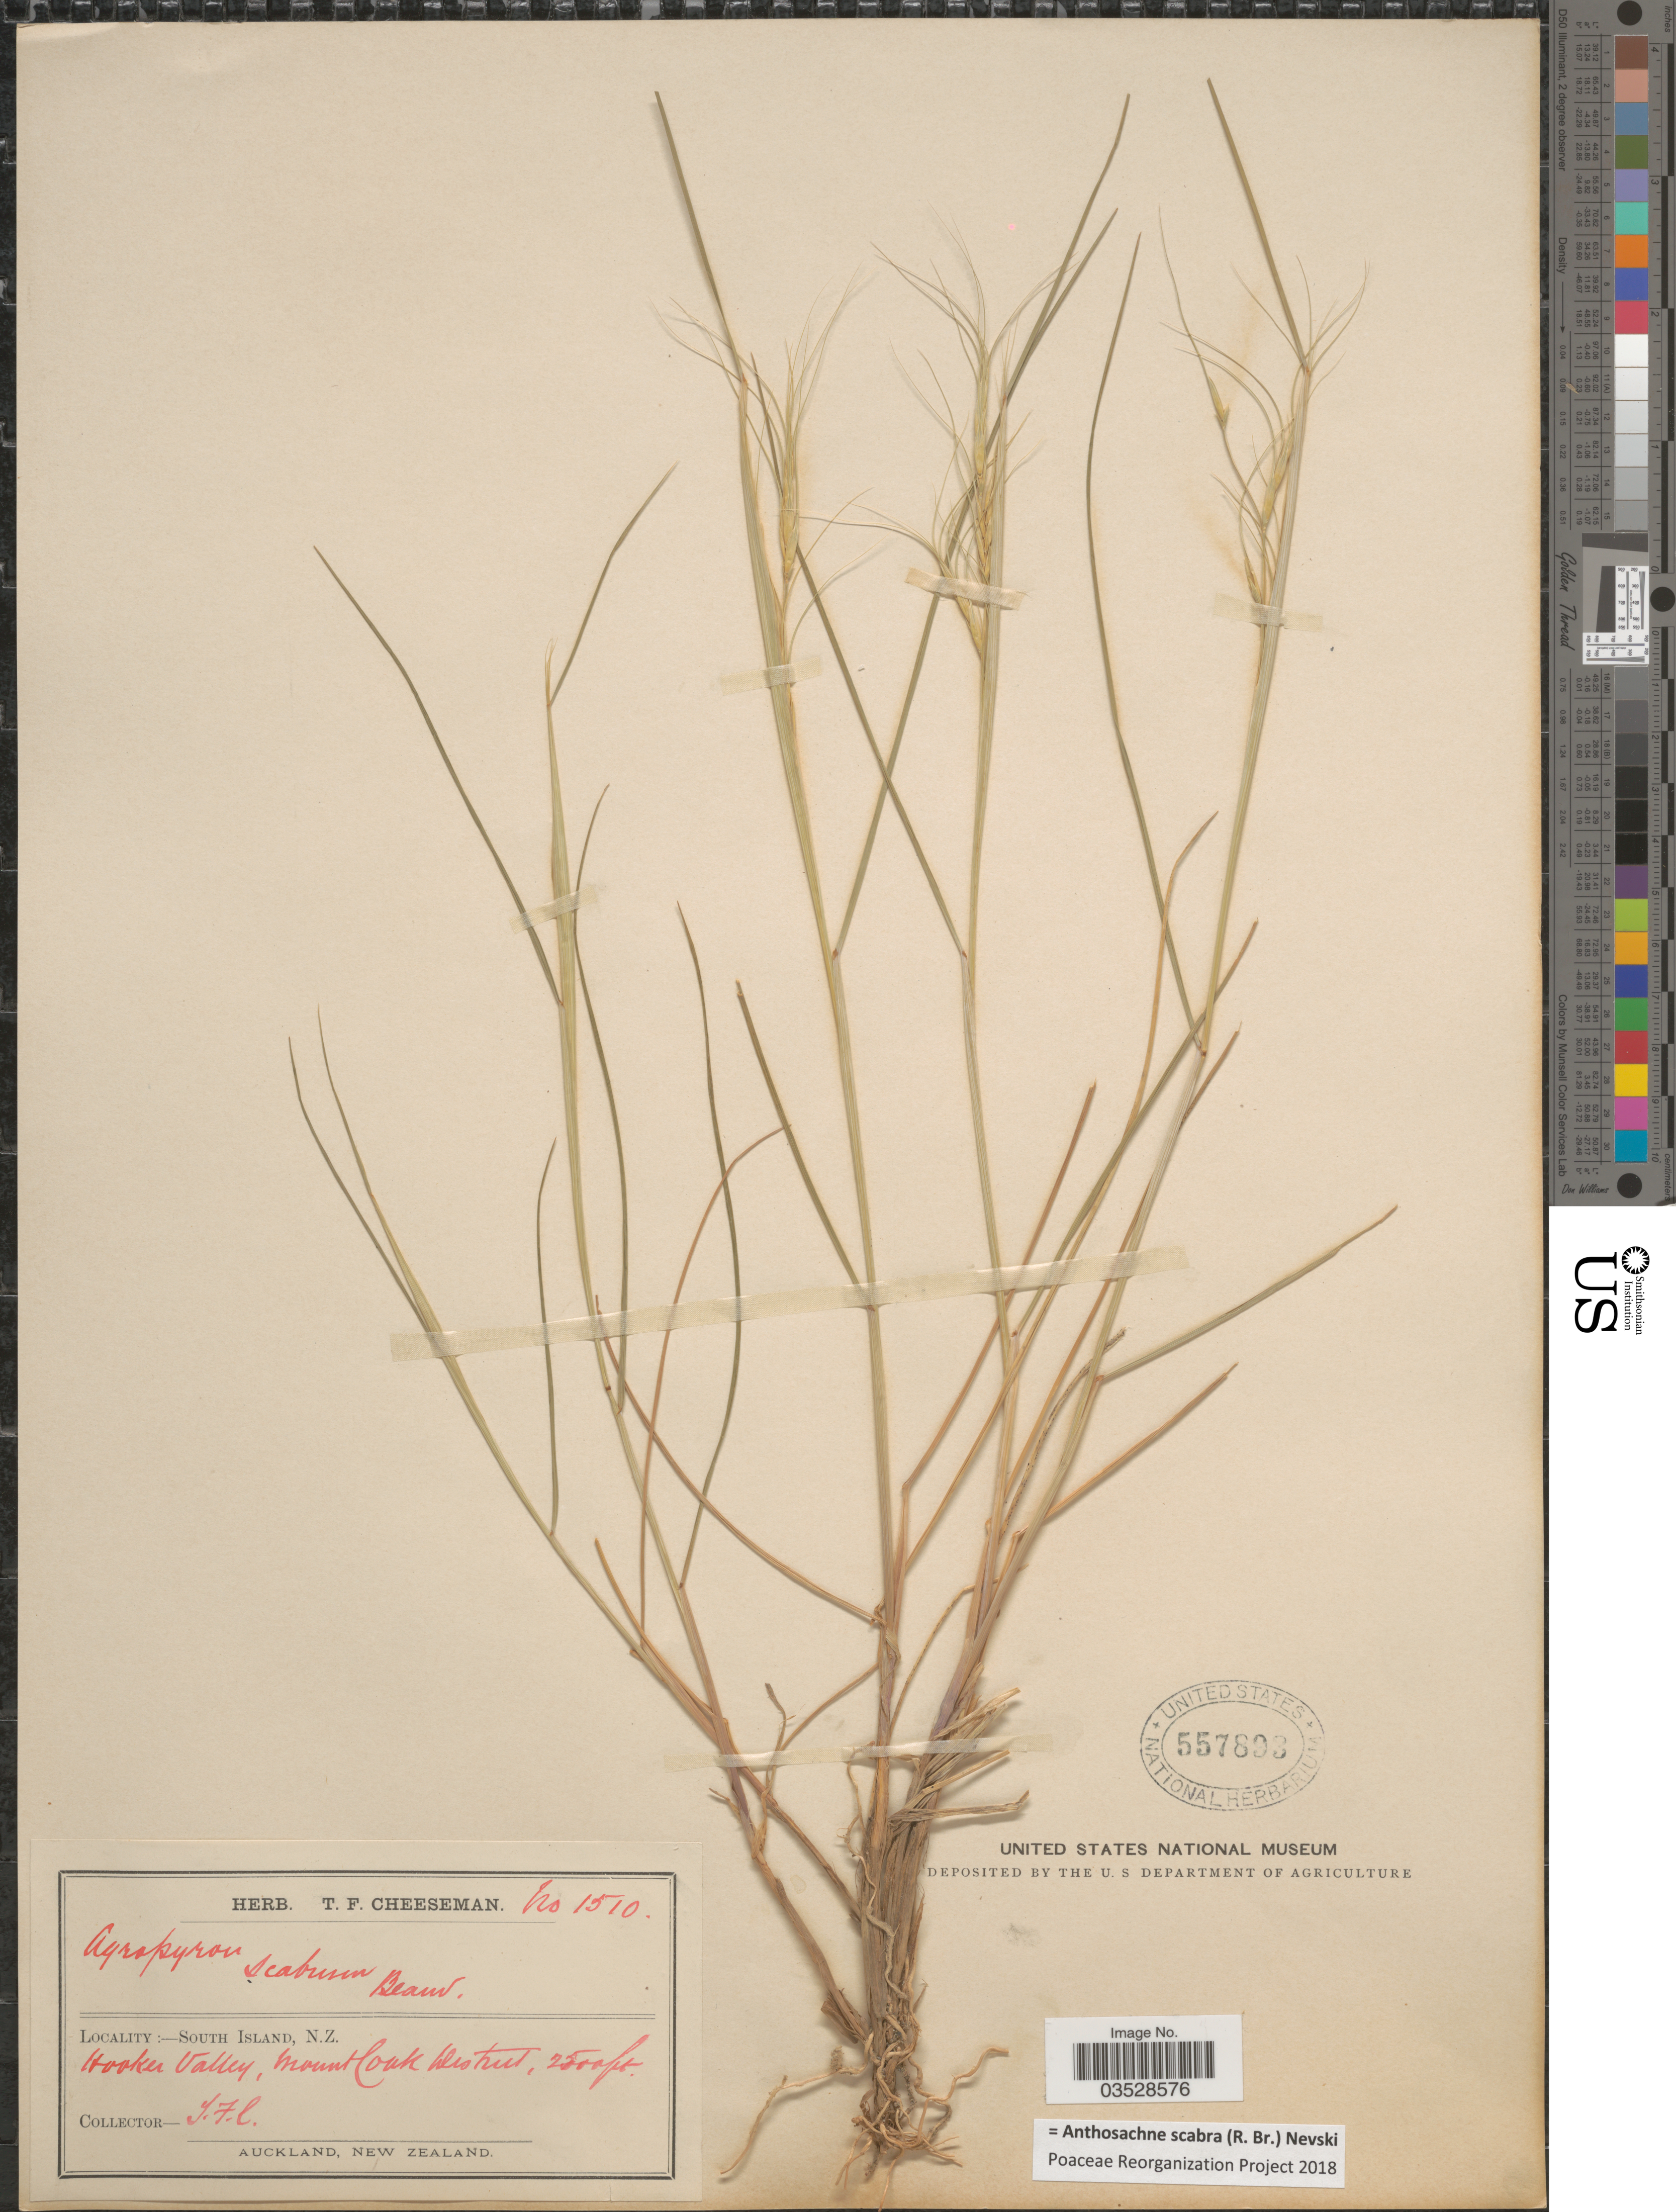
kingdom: Plantae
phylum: Tracheophyta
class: Liliopsida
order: Poales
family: Poaceae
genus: Anthosachne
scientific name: Anthosachne scabra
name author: (R. Br.) Nevski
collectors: T. F. Cheeseman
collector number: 1510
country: New Zealand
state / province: Auckland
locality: South Island. Hooker Valley, Mount Cook District.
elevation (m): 762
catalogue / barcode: US 557893